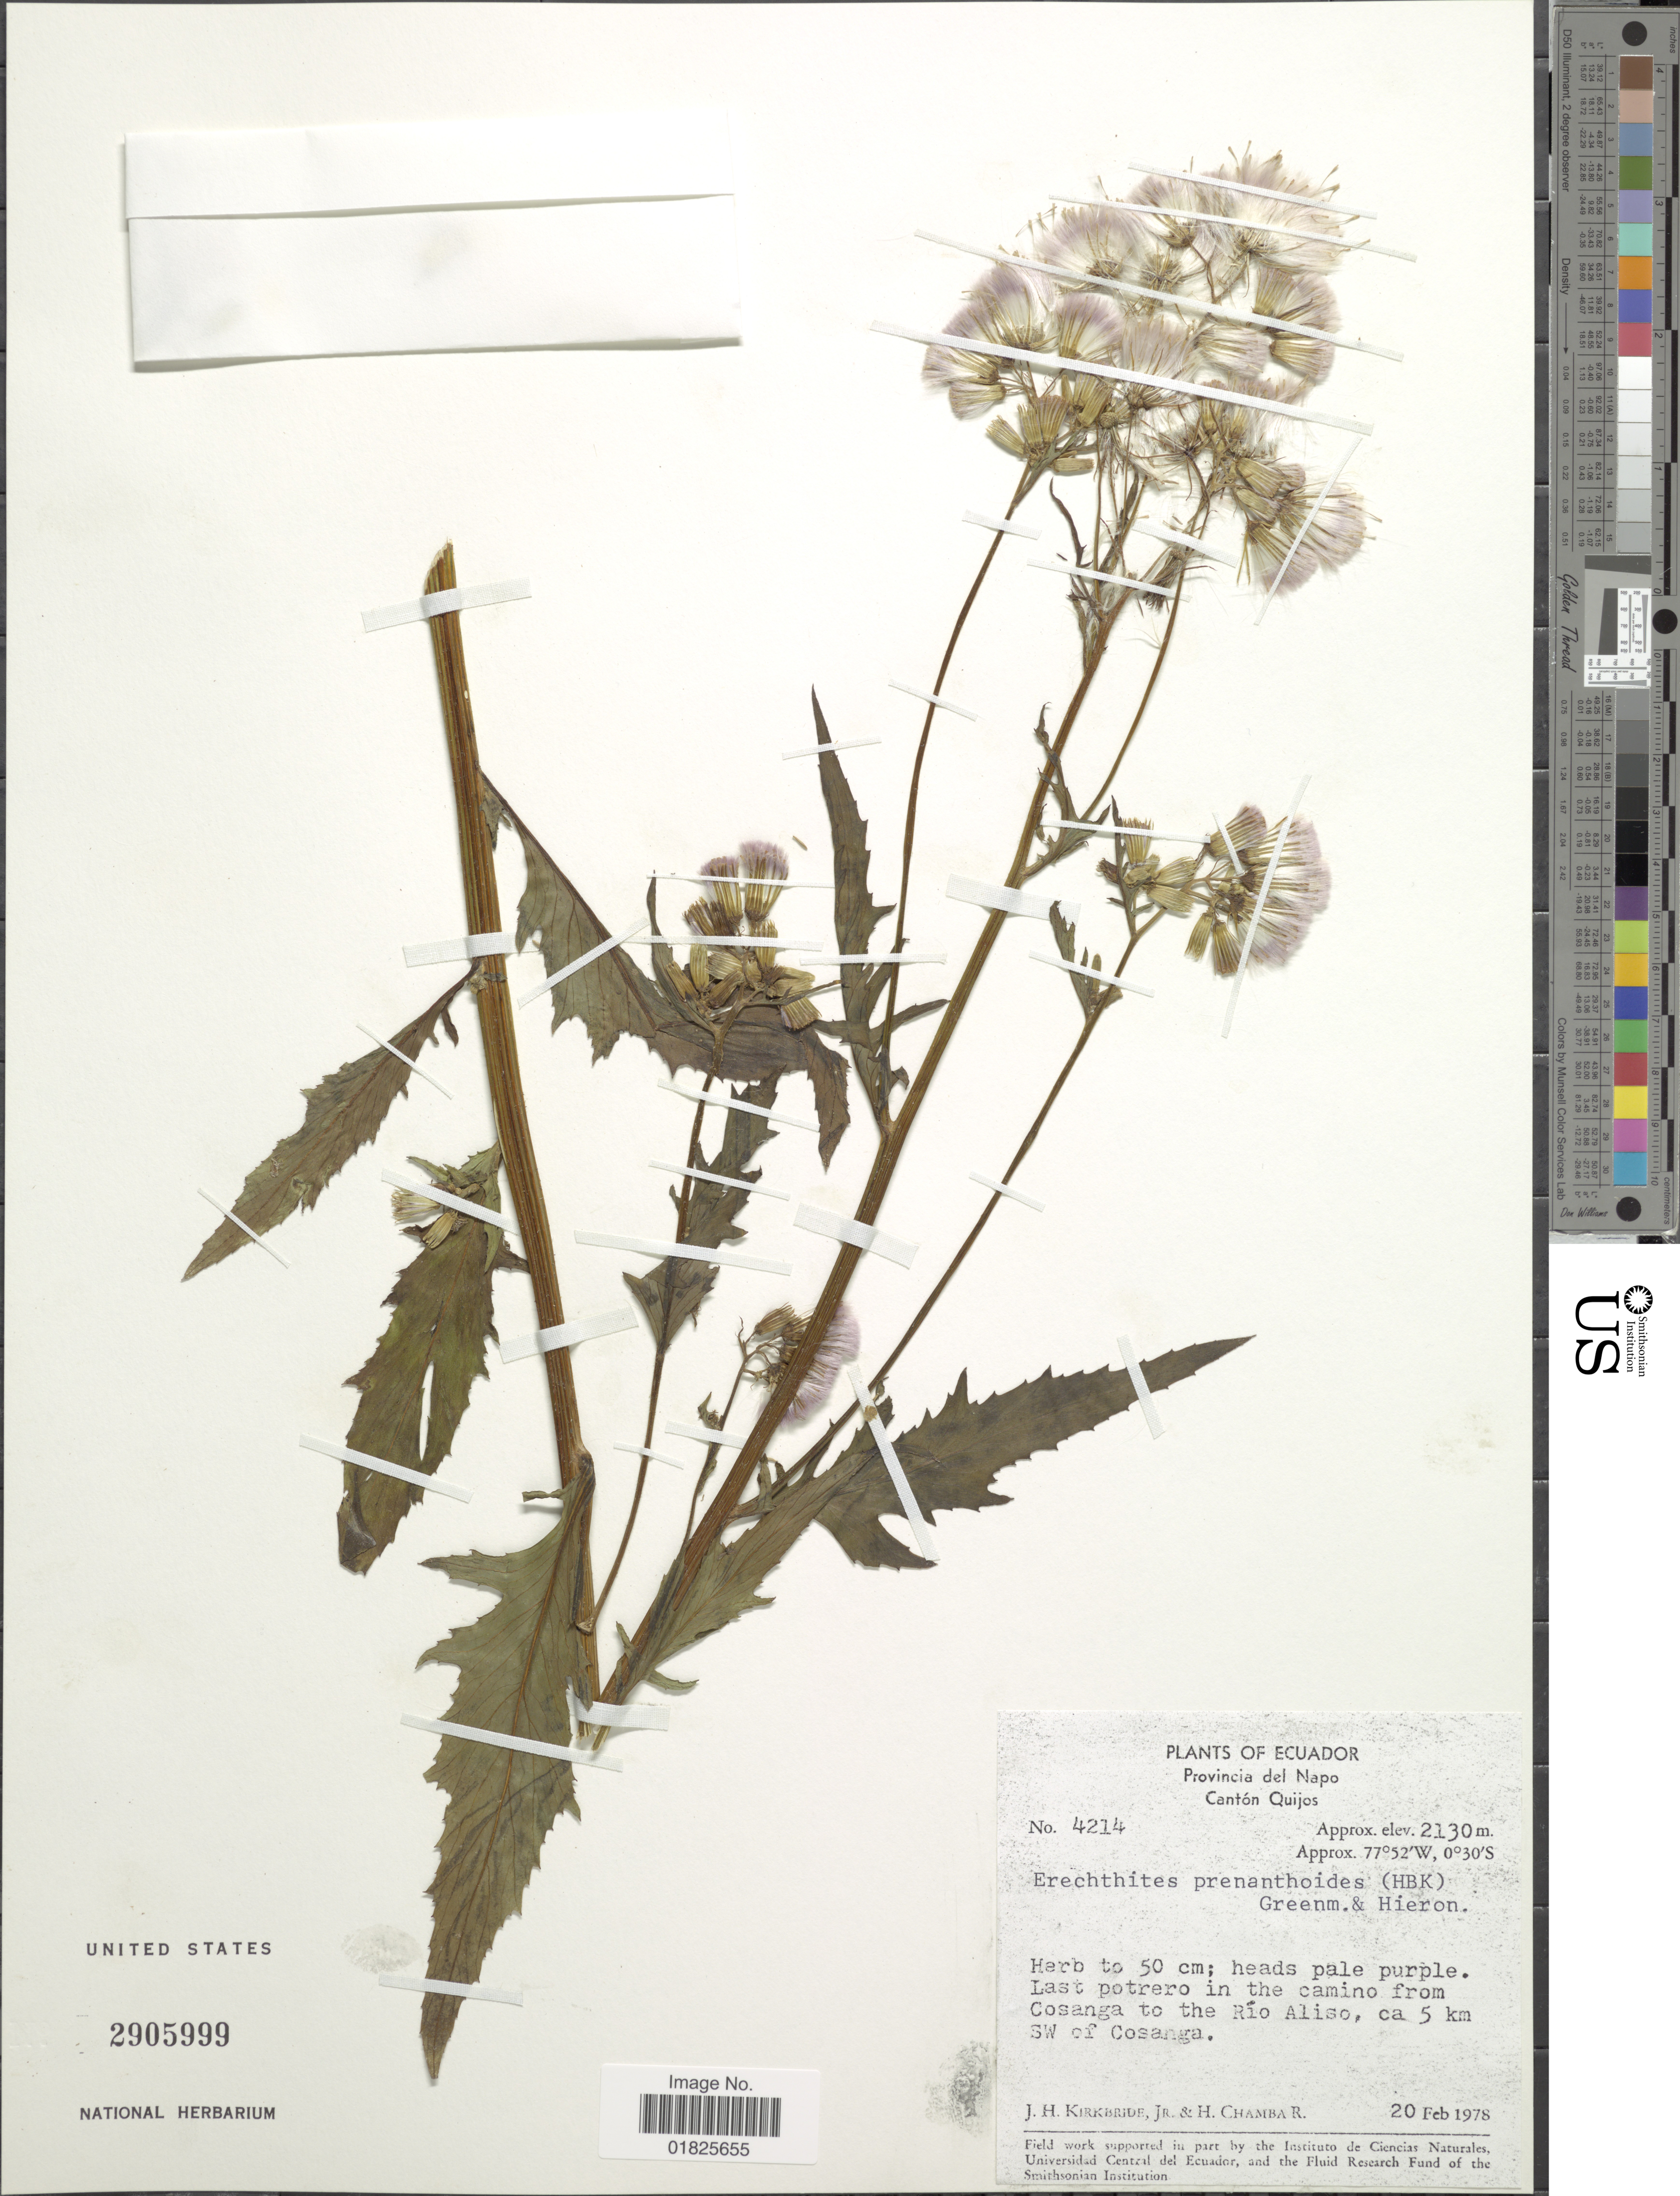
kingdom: Plantae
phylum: Tracheophyta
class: Magnoliopsida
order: Asterales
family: Asteraceae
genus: Erechtites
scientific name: Erechtites prenanthoides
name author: Hook. f.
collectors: J. H. Kirkbride & H. Chamba-R.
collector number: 4214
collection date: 1978-02-20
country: Ecuador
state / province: Napo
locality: Canton Quijos. Cosanga to the Rio Aliso, ca. 5 km SW of Cosanga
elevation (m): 2130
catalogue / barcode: US 2905999